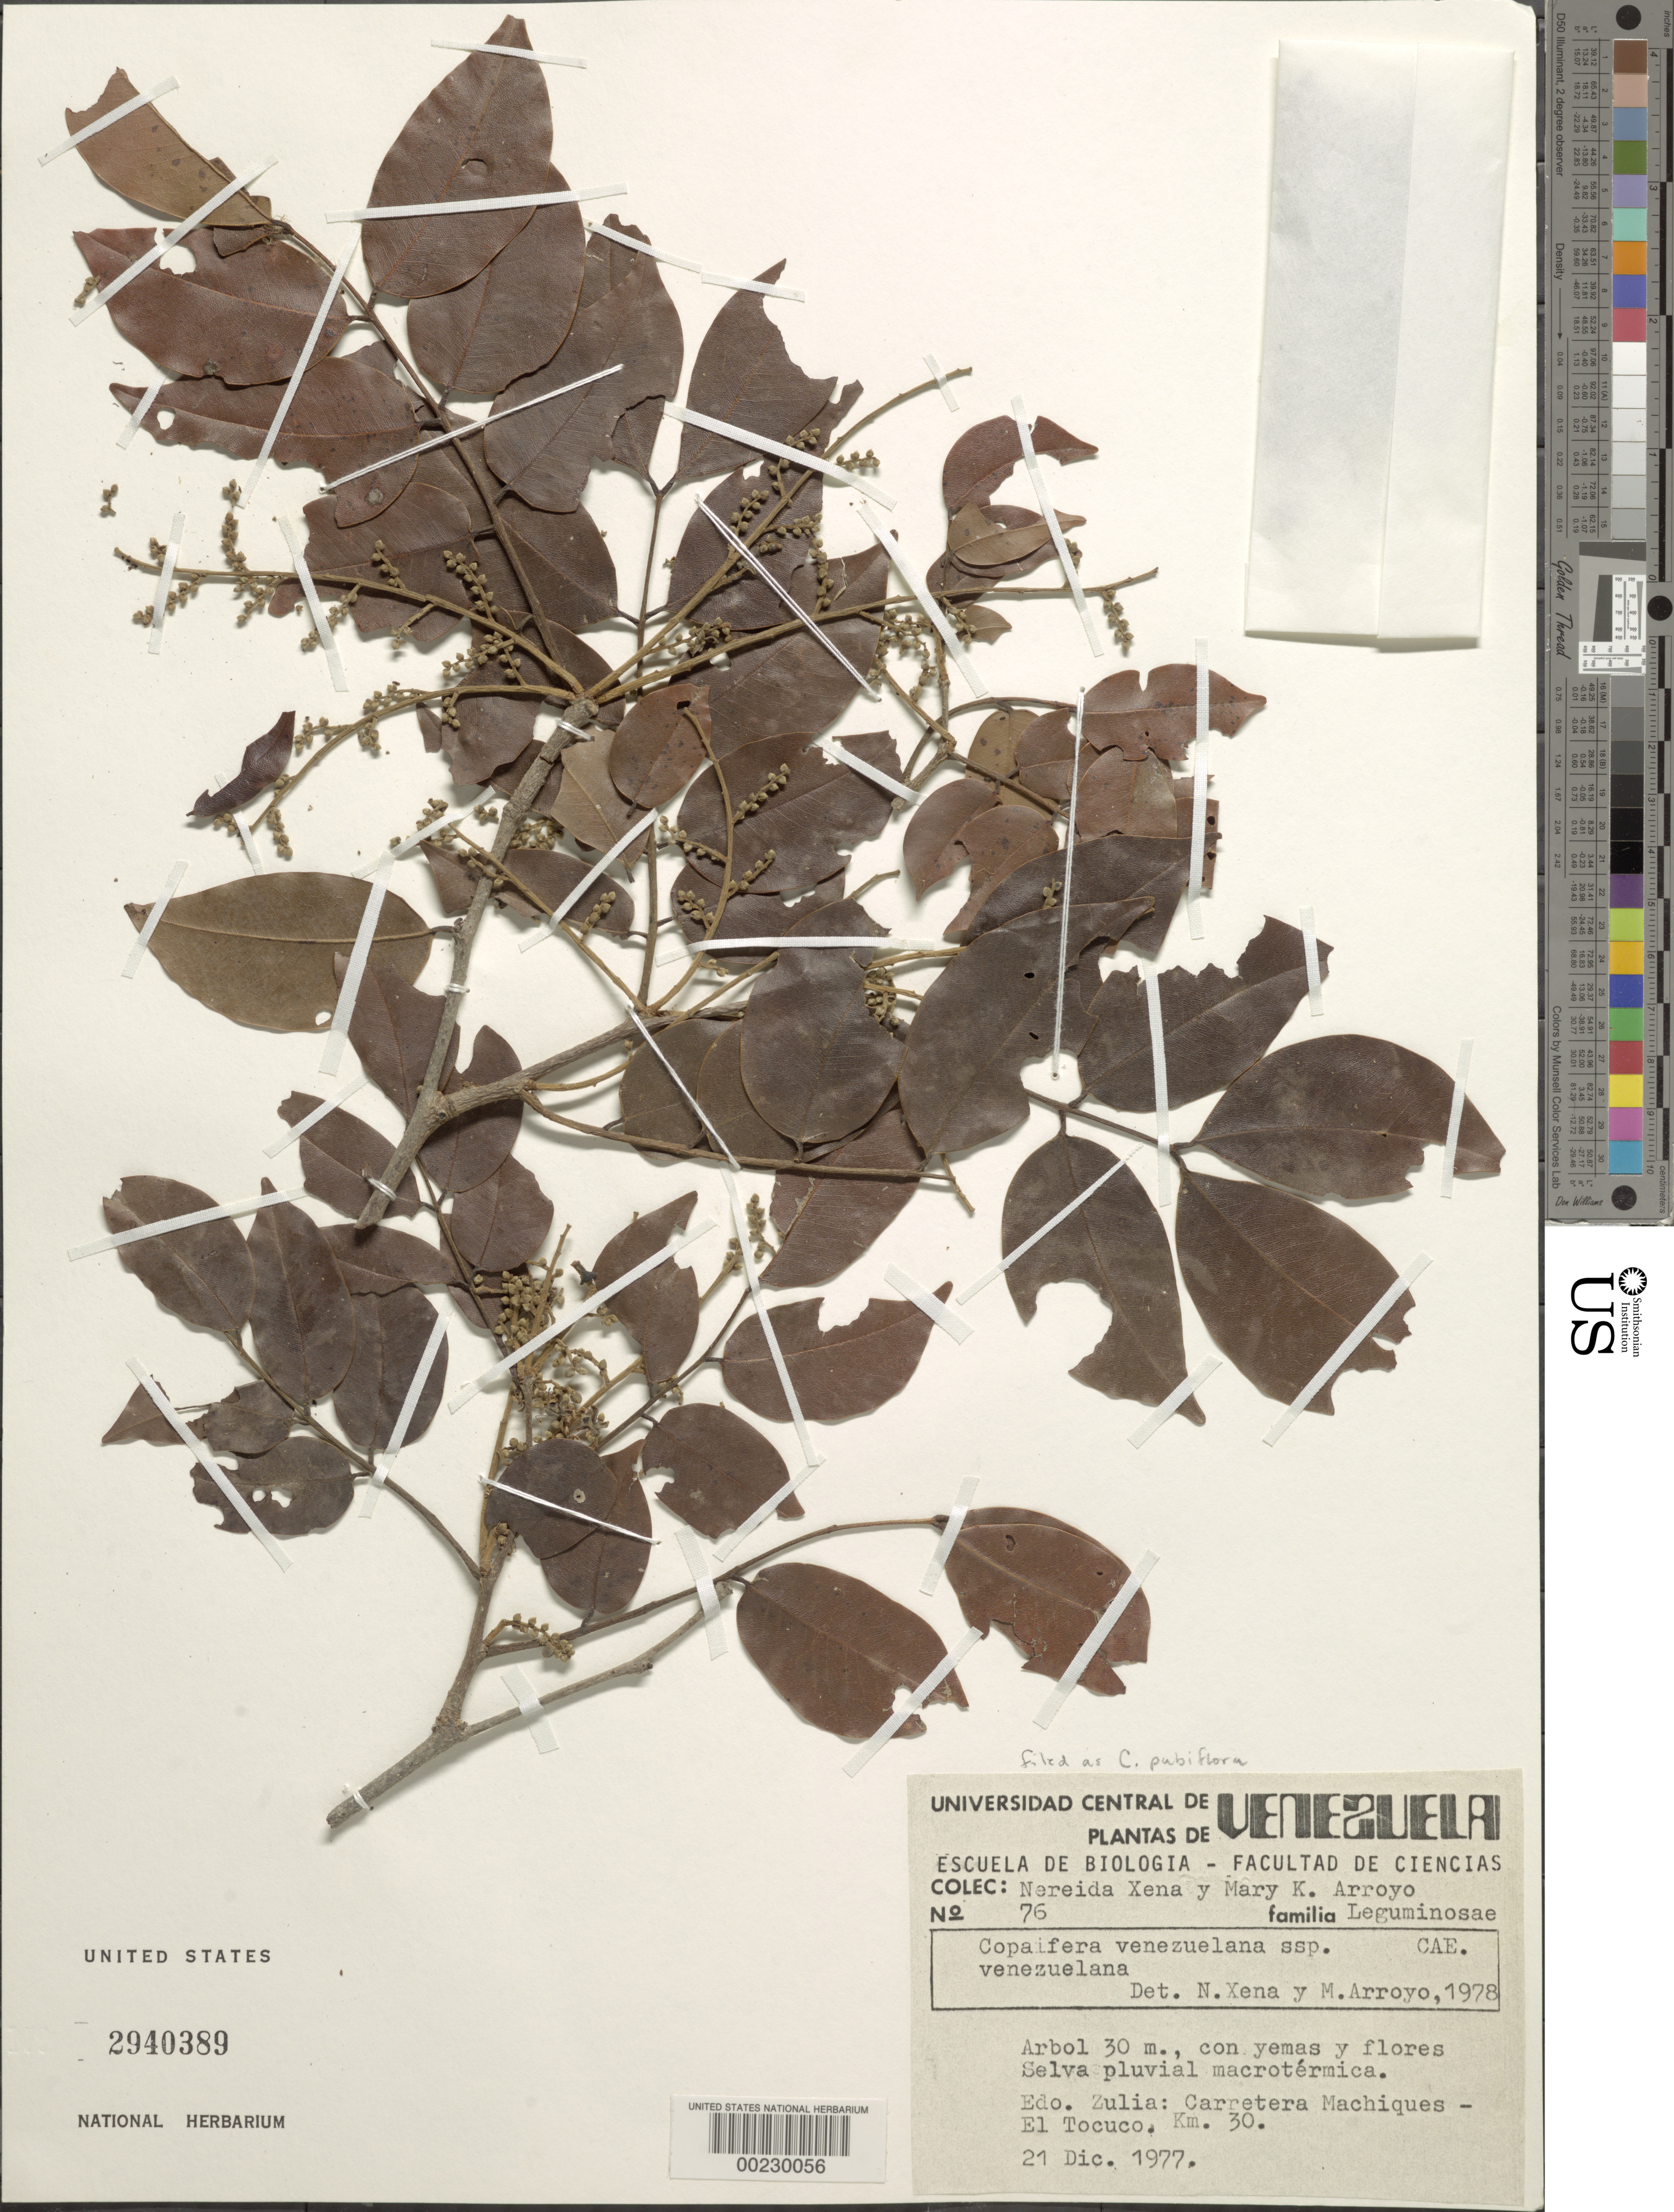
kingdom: Plantae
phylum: Tracheophyta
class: Magnoliopsida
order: Fabales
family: Fabaceae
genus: Copaifera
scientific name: Copaifera pubiflora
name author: Benth.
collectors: N. Xena de Enrech & M. Arroyo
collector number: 76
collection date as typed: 21 Dec 1977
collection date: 1977-12-21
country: Venezuela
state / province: Zulia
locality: Carretera machiques - el tocuco km 30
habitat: Rain forest "macrotermica"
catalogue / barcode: US 2940389